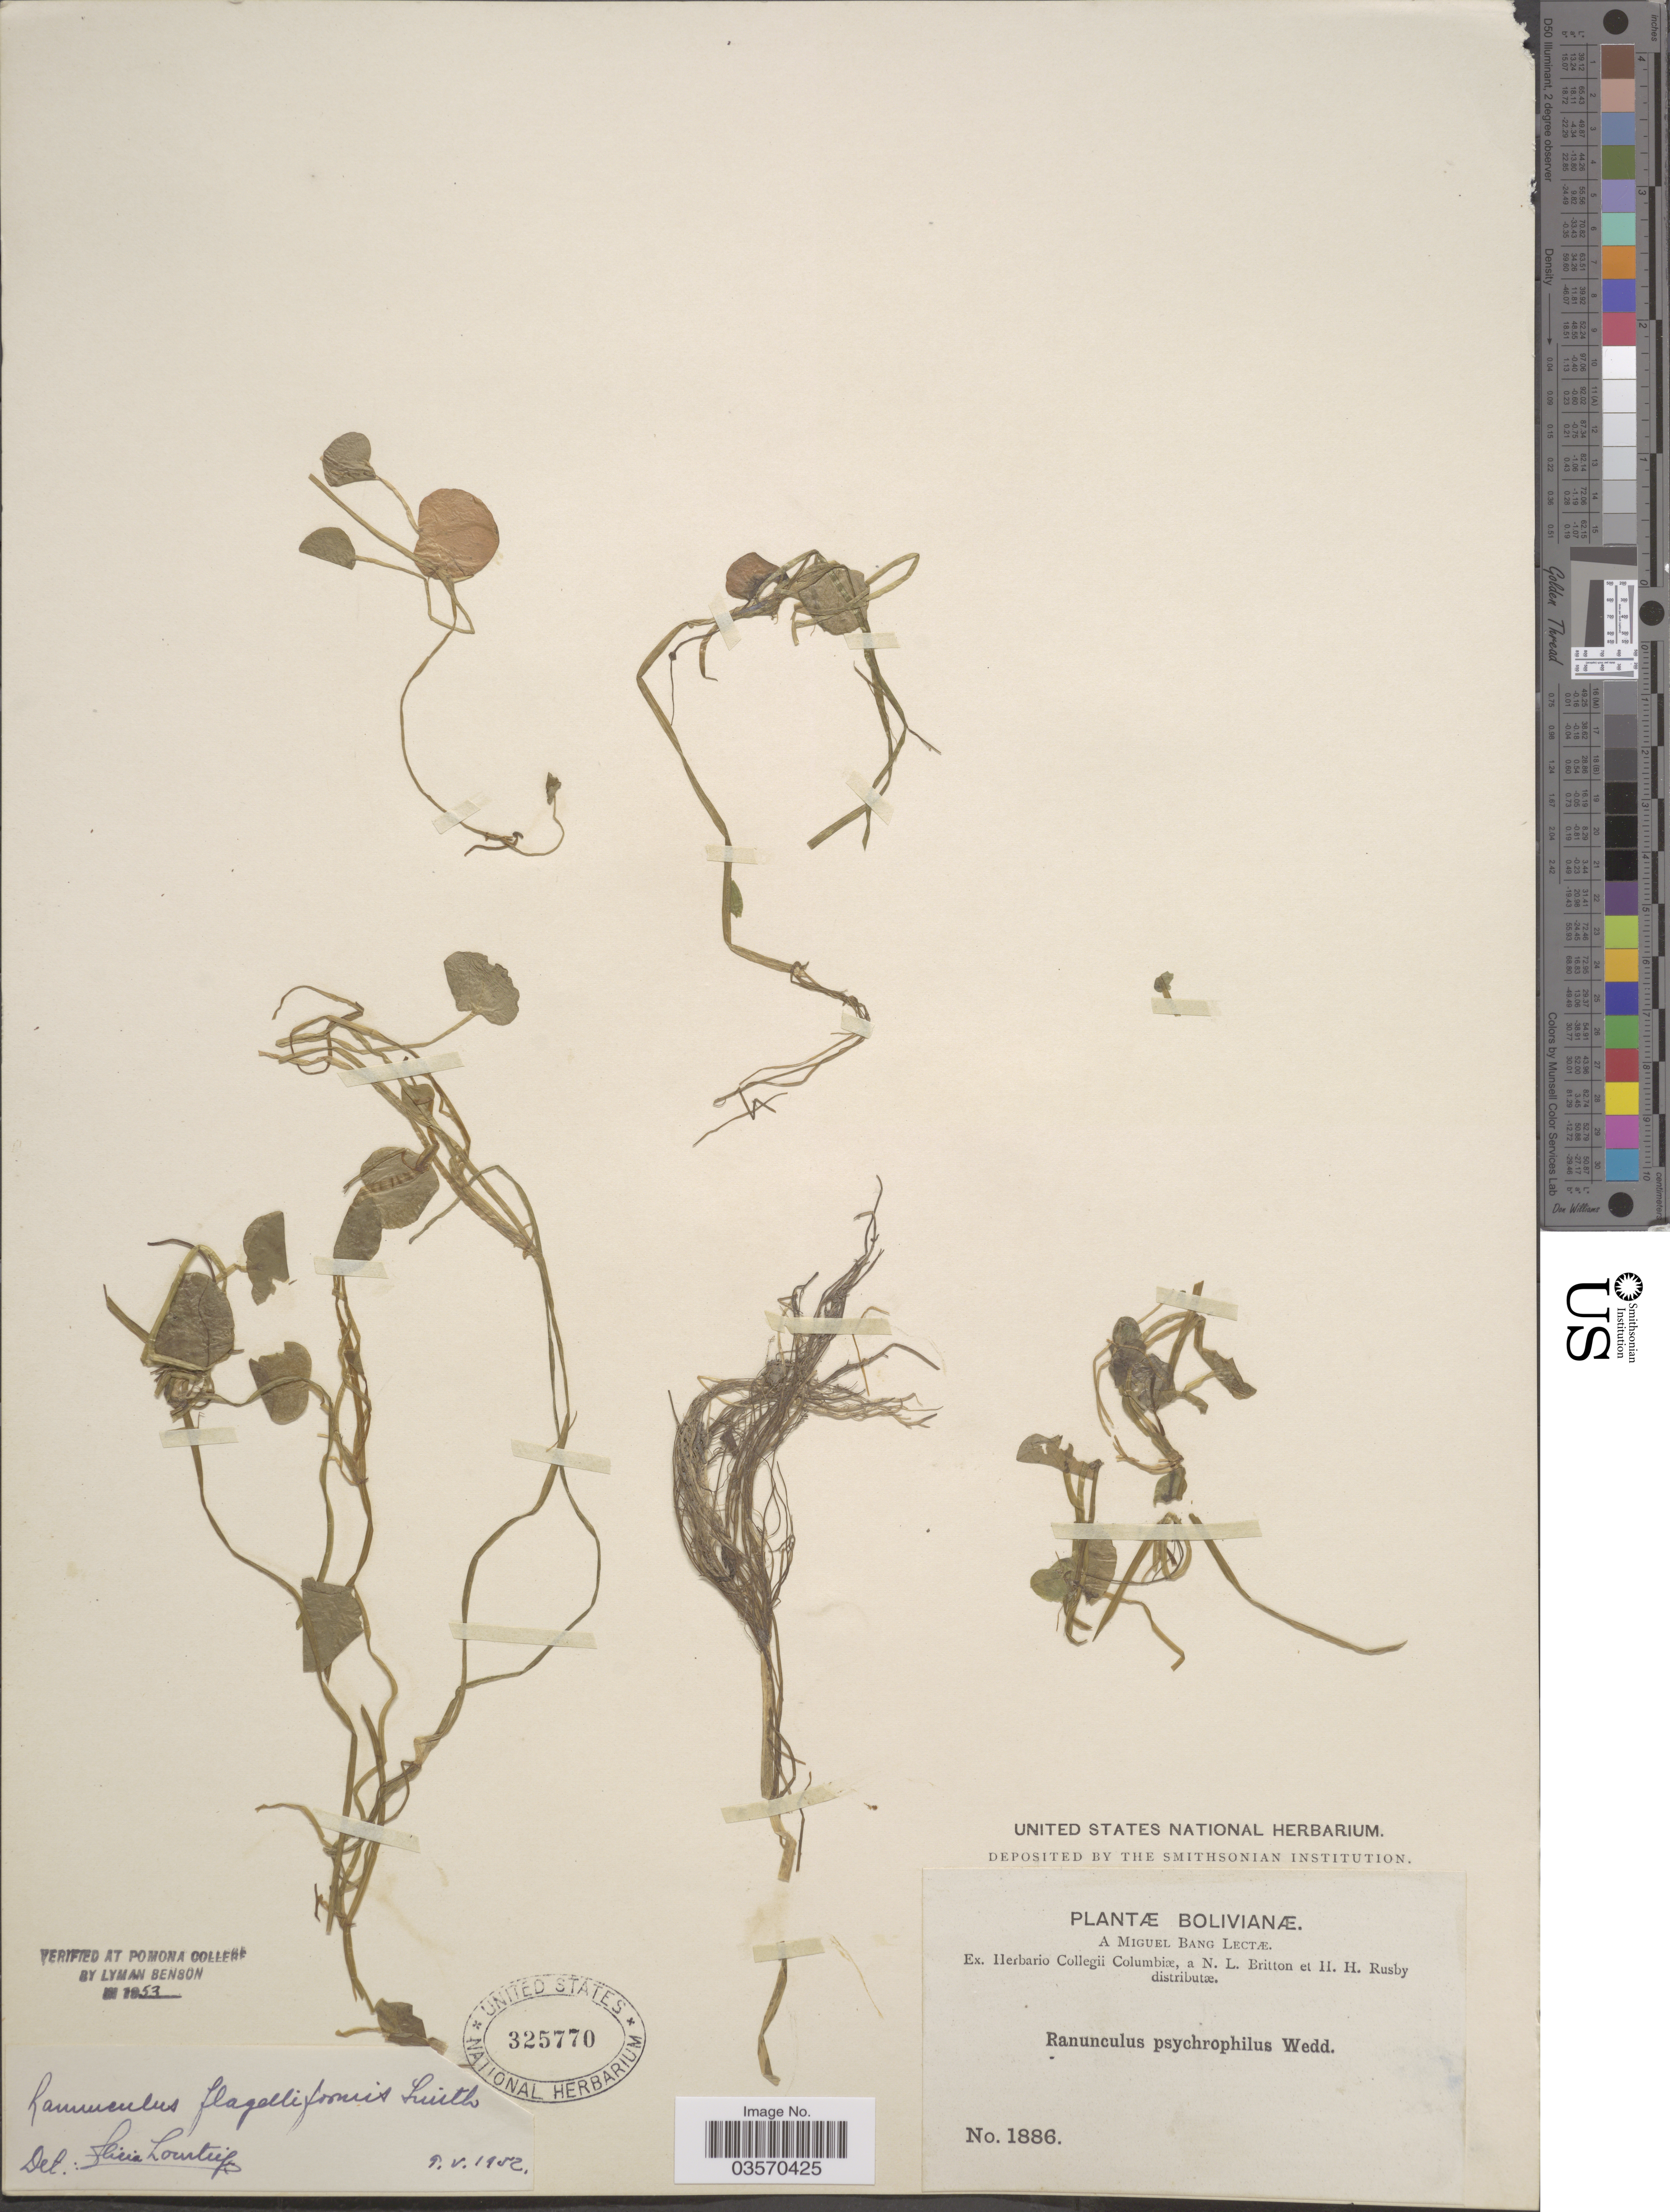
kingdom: Plantae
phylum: Tracheophyta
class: Magnoliopsida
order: Ranunculales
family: Ranunculaceae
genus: Ranunculus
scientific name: Ranunculus flagelliformis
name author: Sm.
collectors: M. Bang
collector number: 1886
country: Bolivia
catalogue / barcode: US 325770